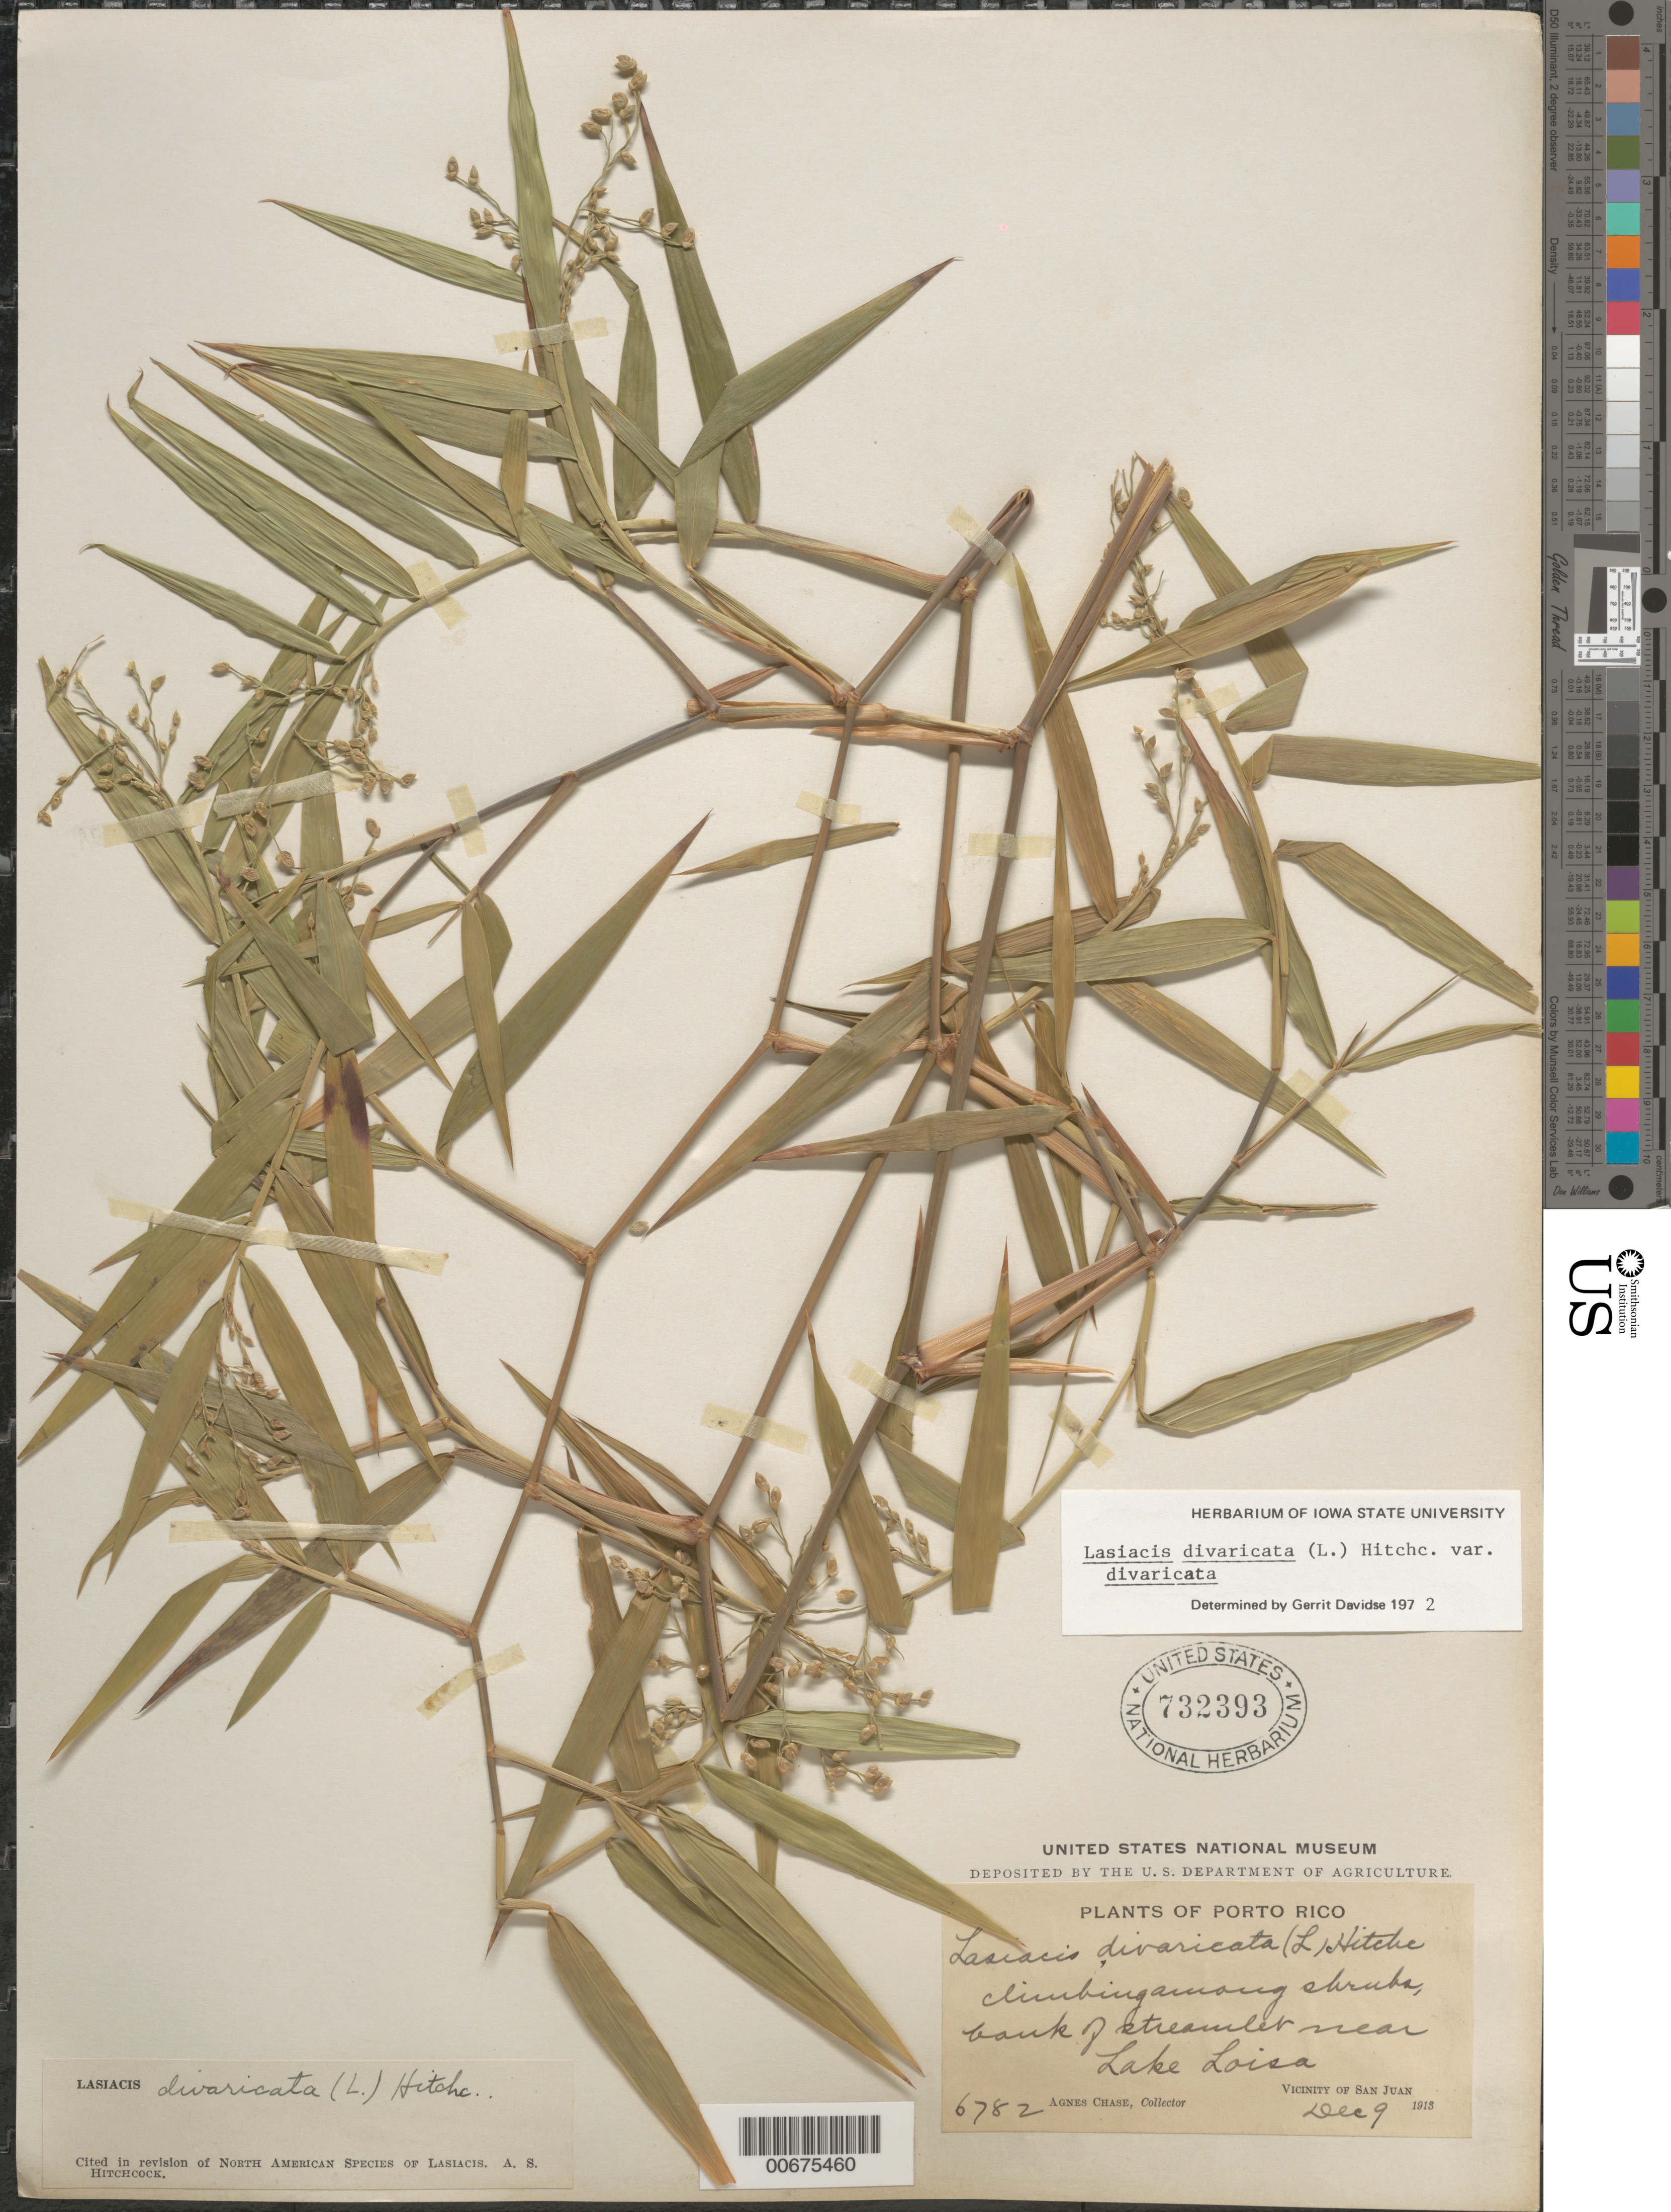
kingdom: Plantae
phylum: Tracheophyta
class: Liliopsida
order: Poales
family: Poaceae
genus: Lasiacis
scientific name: Lasiacis divaricata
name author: (L.) Hitchc.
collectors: A. Chase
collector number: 6782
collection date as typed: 09 Dec 1913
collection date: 1913-12-09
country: Puerto Rico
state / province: San Juan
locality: Lake Loisa, vicinity of San Juan. Bank of streamlet.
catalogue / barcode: US 732393